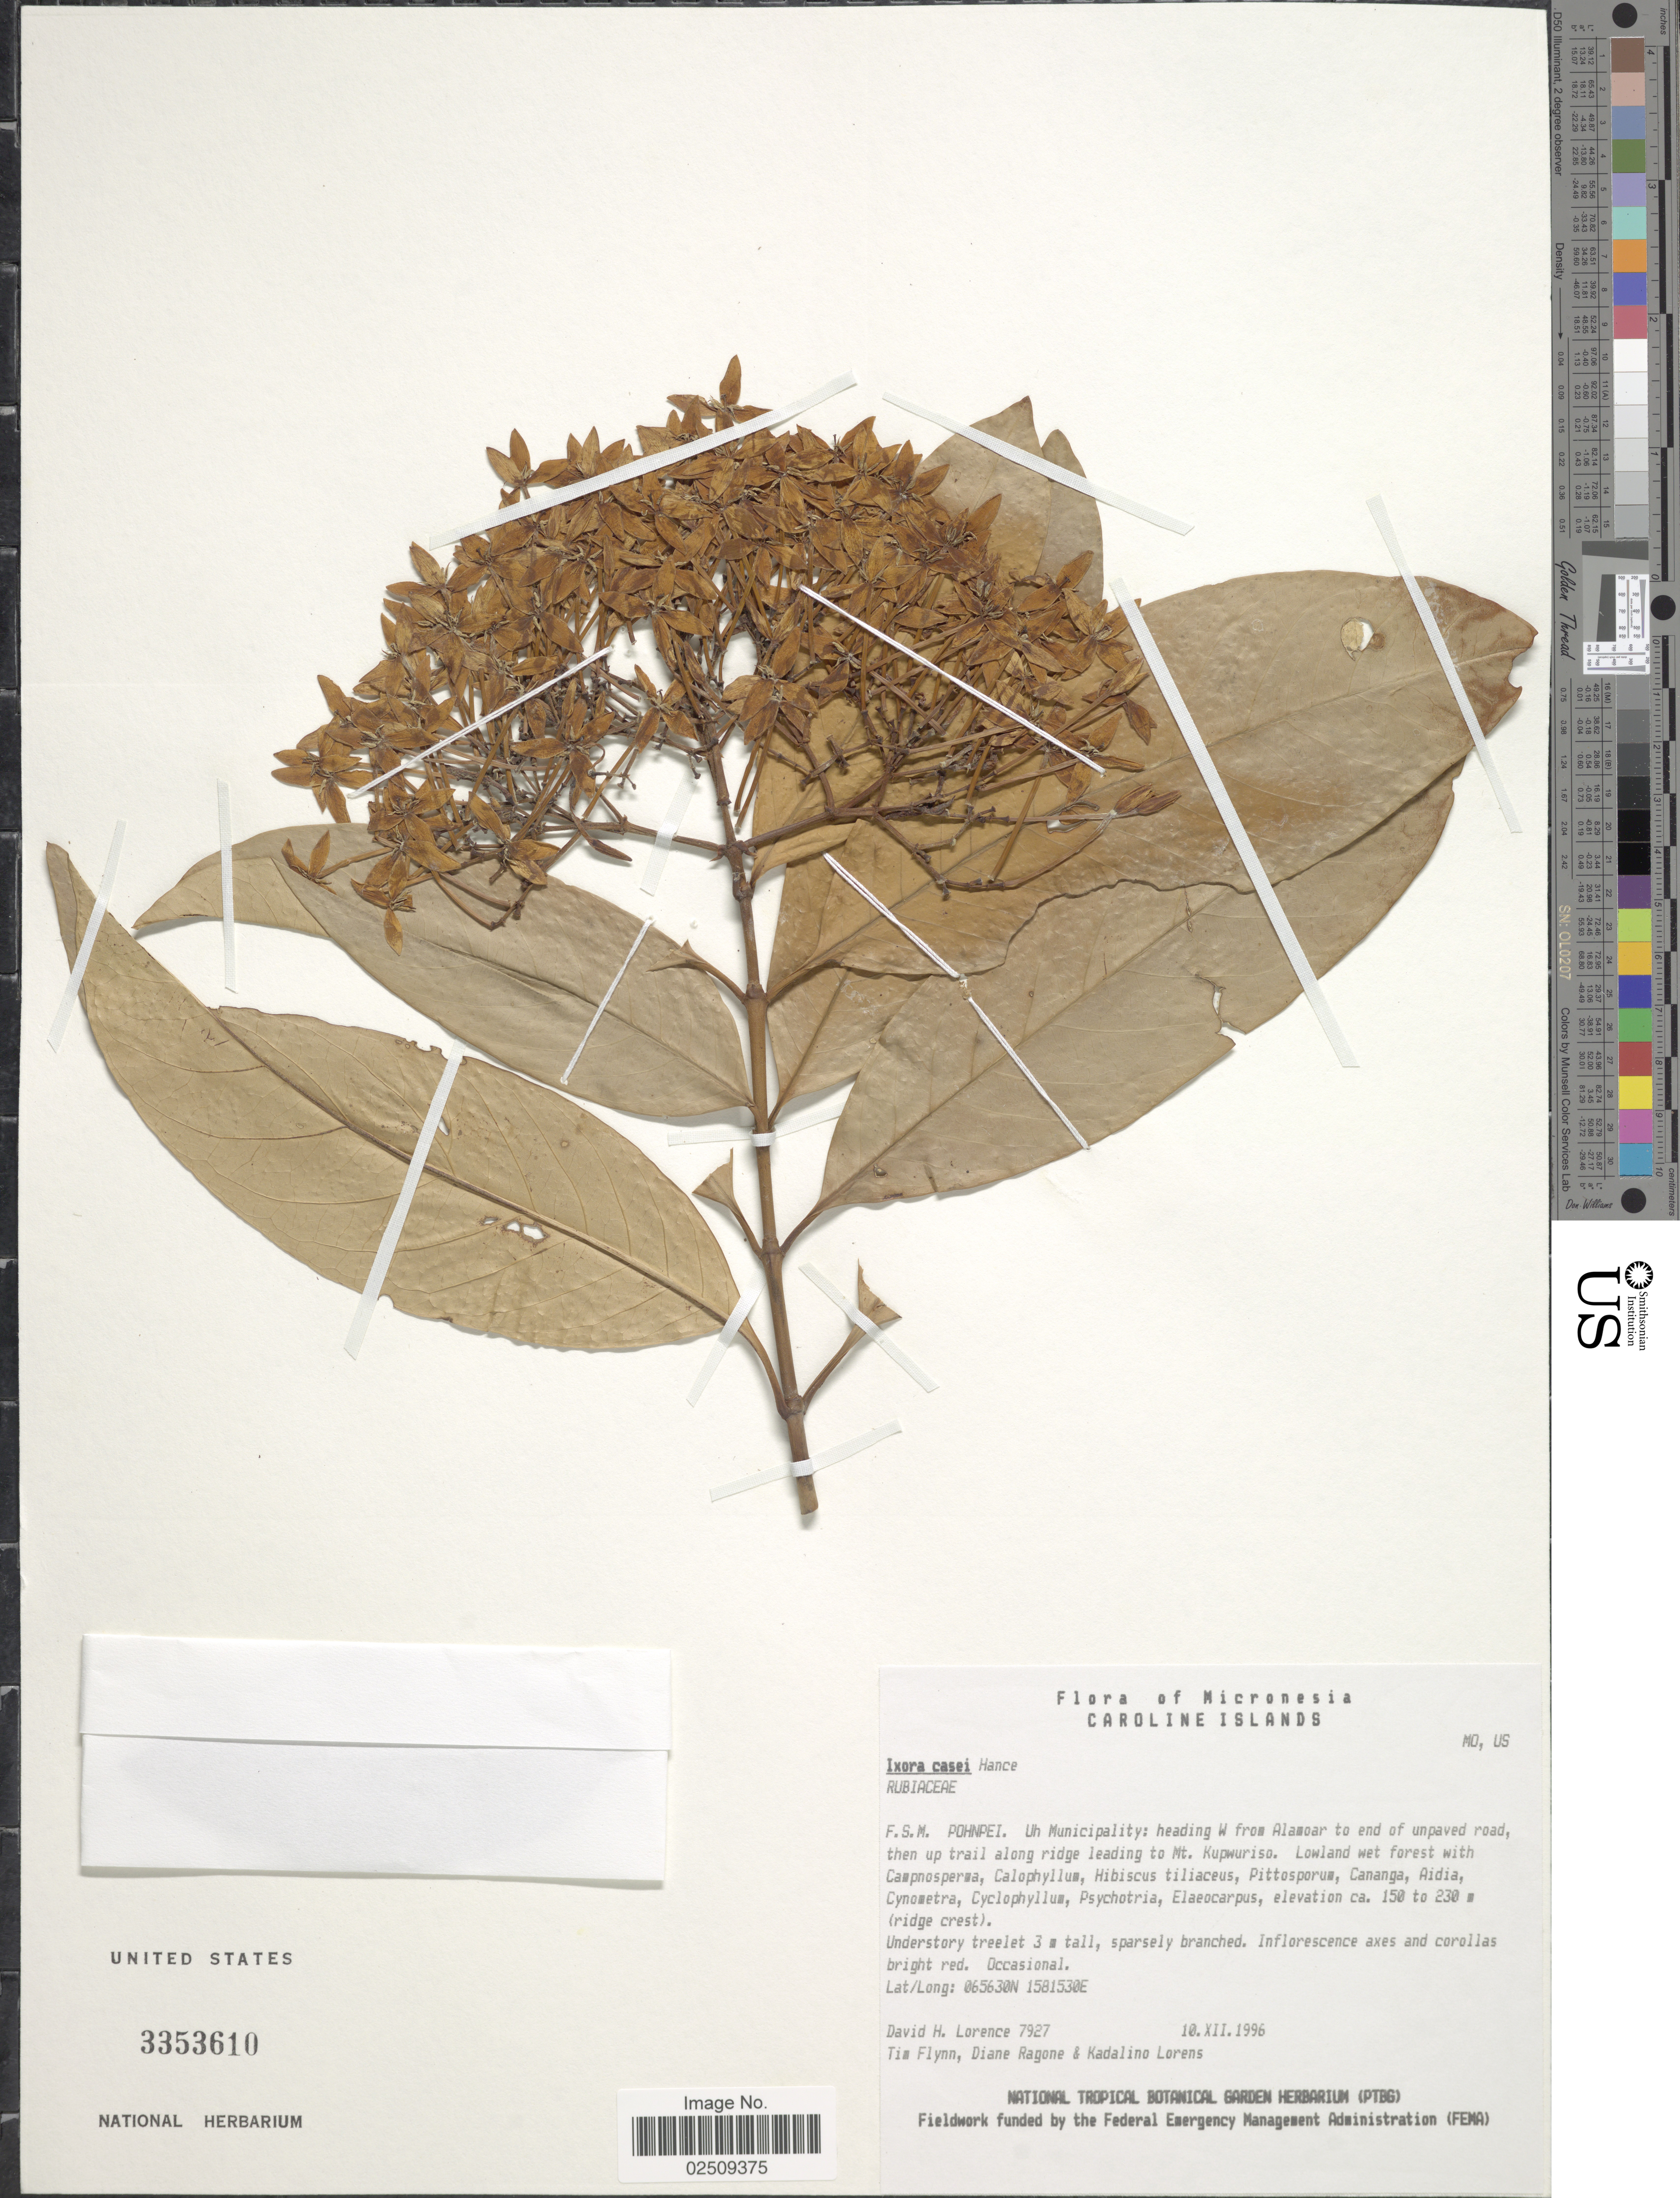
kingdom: Plantae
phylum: Tracheophyta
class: Magnoliopsida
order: Gentianales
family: Rubiaceae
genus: Ixora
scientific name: Ixora casei var. casei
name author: Hance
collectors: D. Lorence, T. Flynn, D. Ragone & K. Lorens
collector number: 7927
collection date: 1996-12-10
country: Micronesia, Federated States of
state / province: Pohnpei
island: Pohnpei [Ponape]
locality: F.S.M. Pohnpei. Uh Municipality: heading W from Alamoar to end of unpaved road, then up trail along ridge leading to Mt. Kupwuriso.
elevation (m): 150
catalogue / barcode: US 3353610